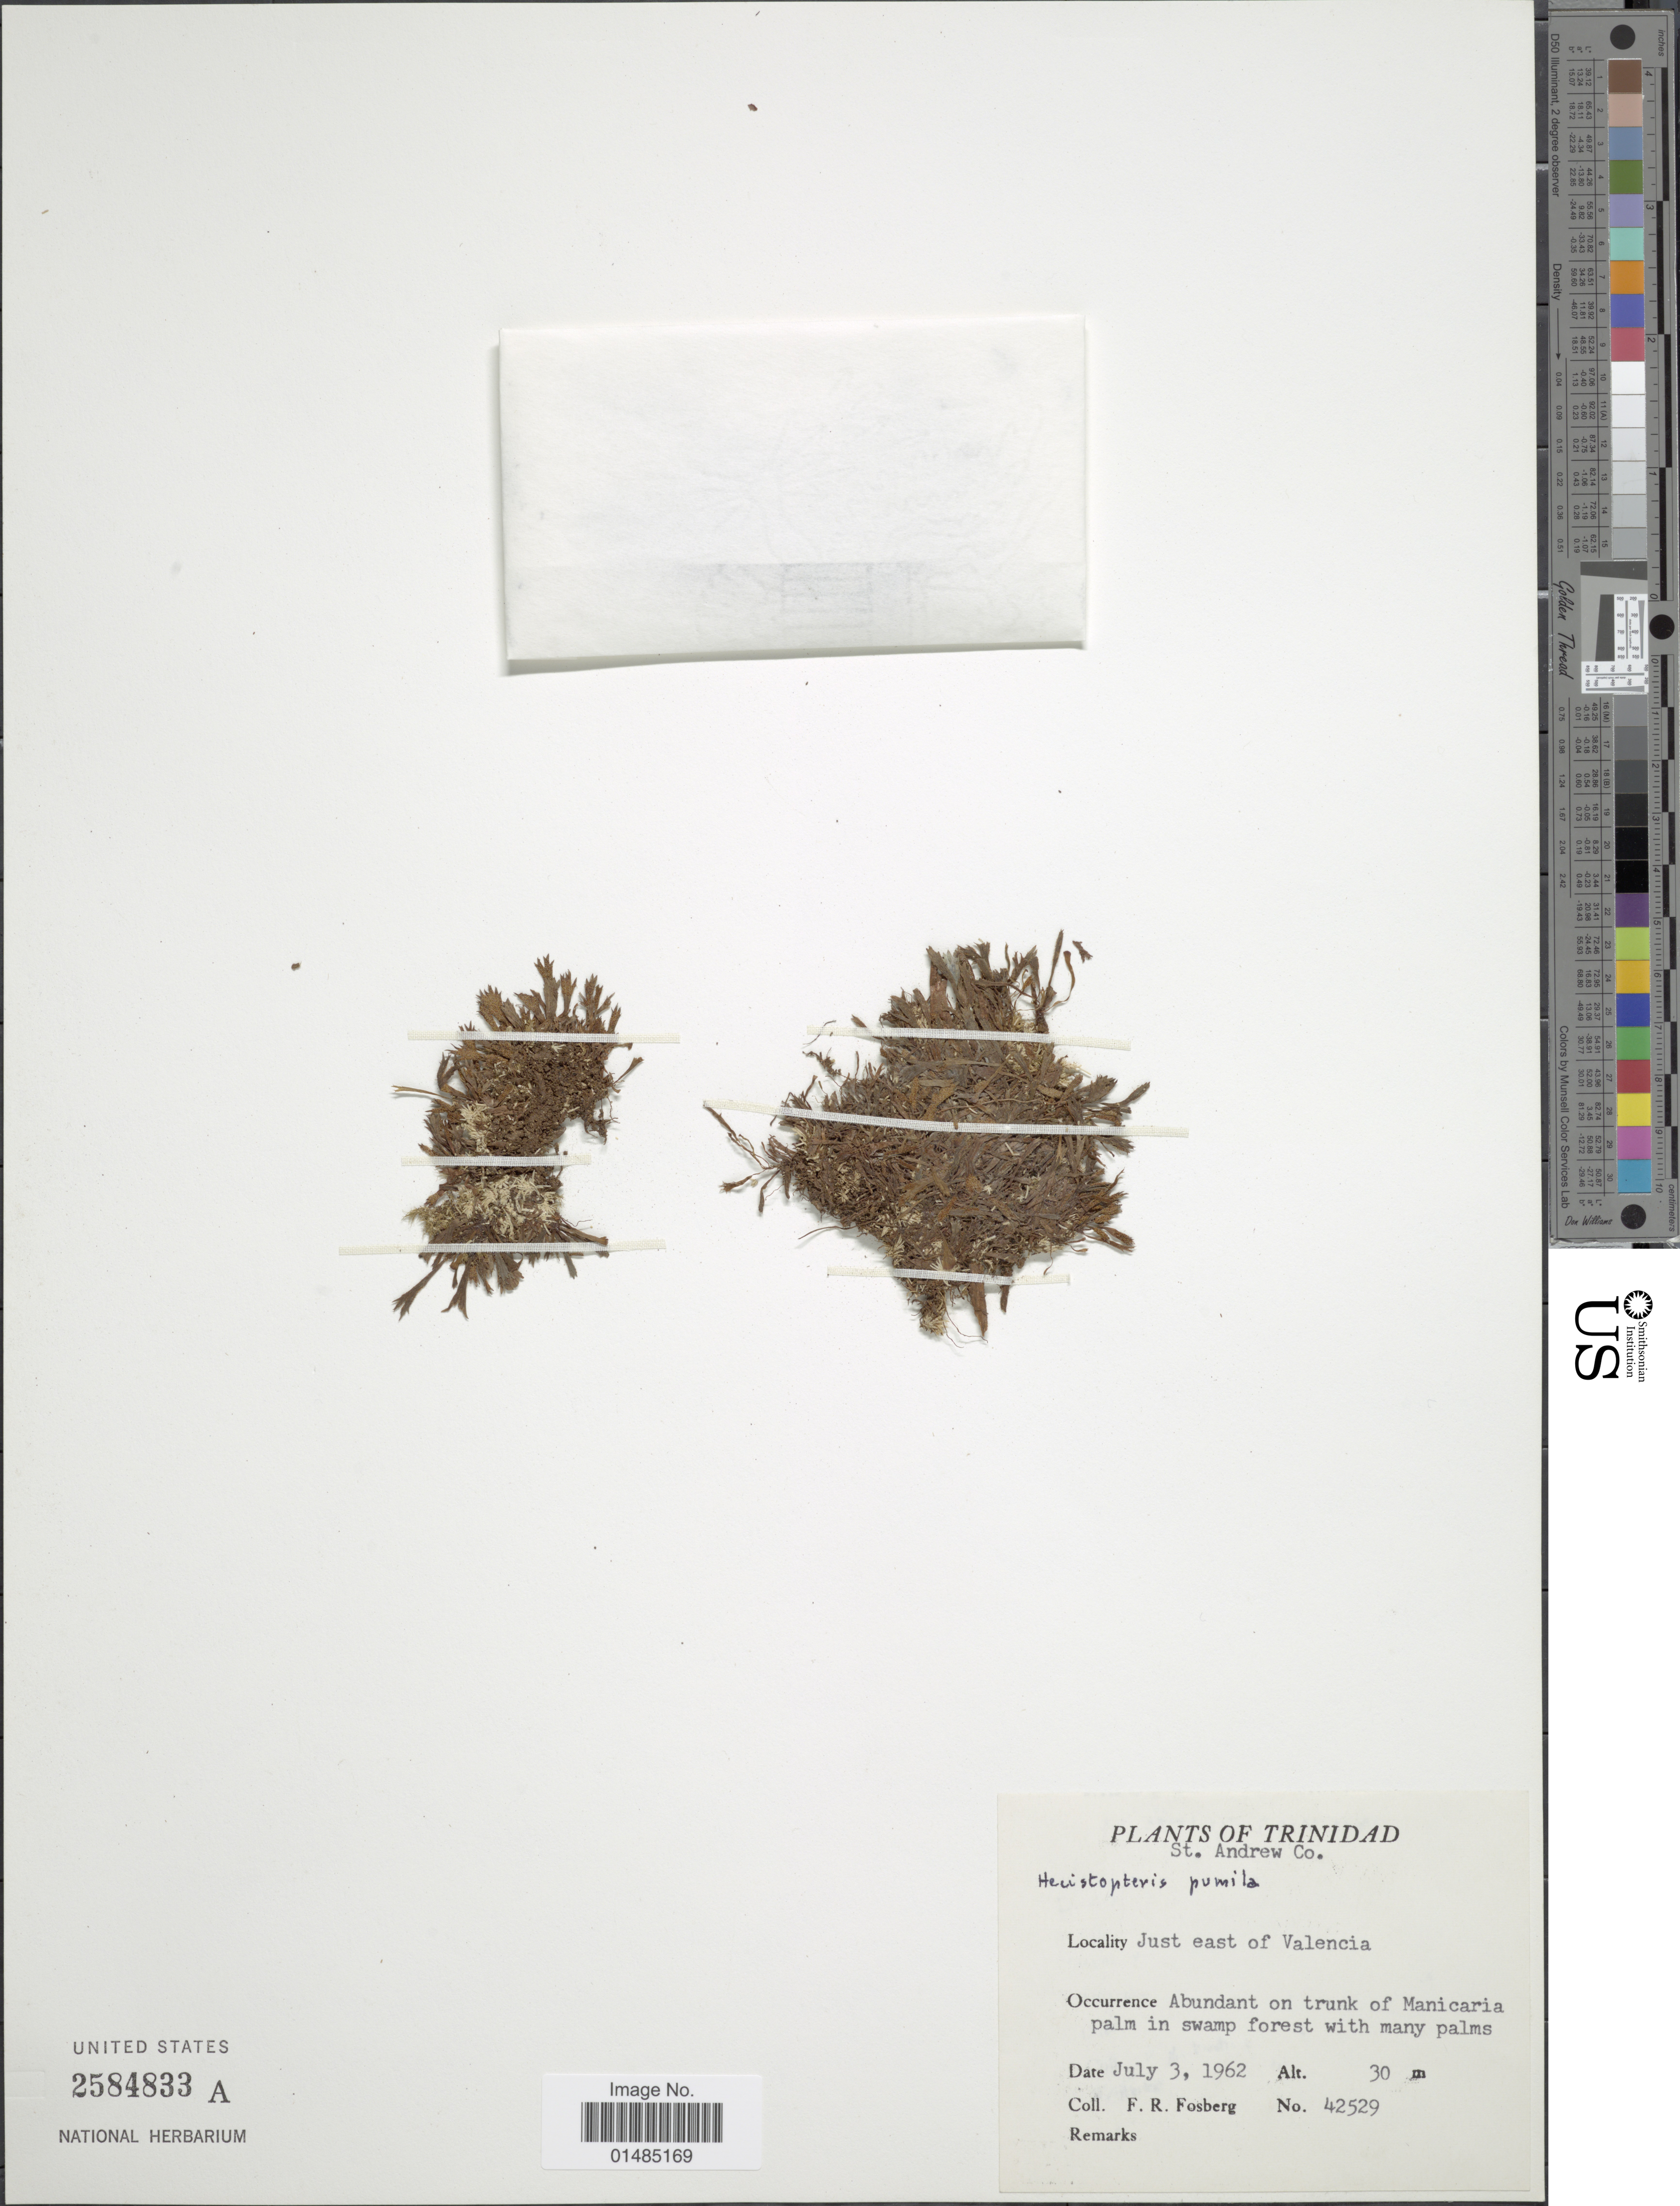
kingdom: Plantae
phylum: Tracheophyta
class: Polypodiopsida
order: Polypodiales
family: Pteridaceae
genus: Hecistopteris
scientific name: Hecistopteris pumila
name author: Christ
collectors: F. R. Fosberg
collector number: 42529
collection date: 1962-07-03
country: Trinidad and Tobago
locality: Trinidad, St. Andrew Co., just east of Valencia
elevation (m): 30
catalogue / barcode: US 2584833A